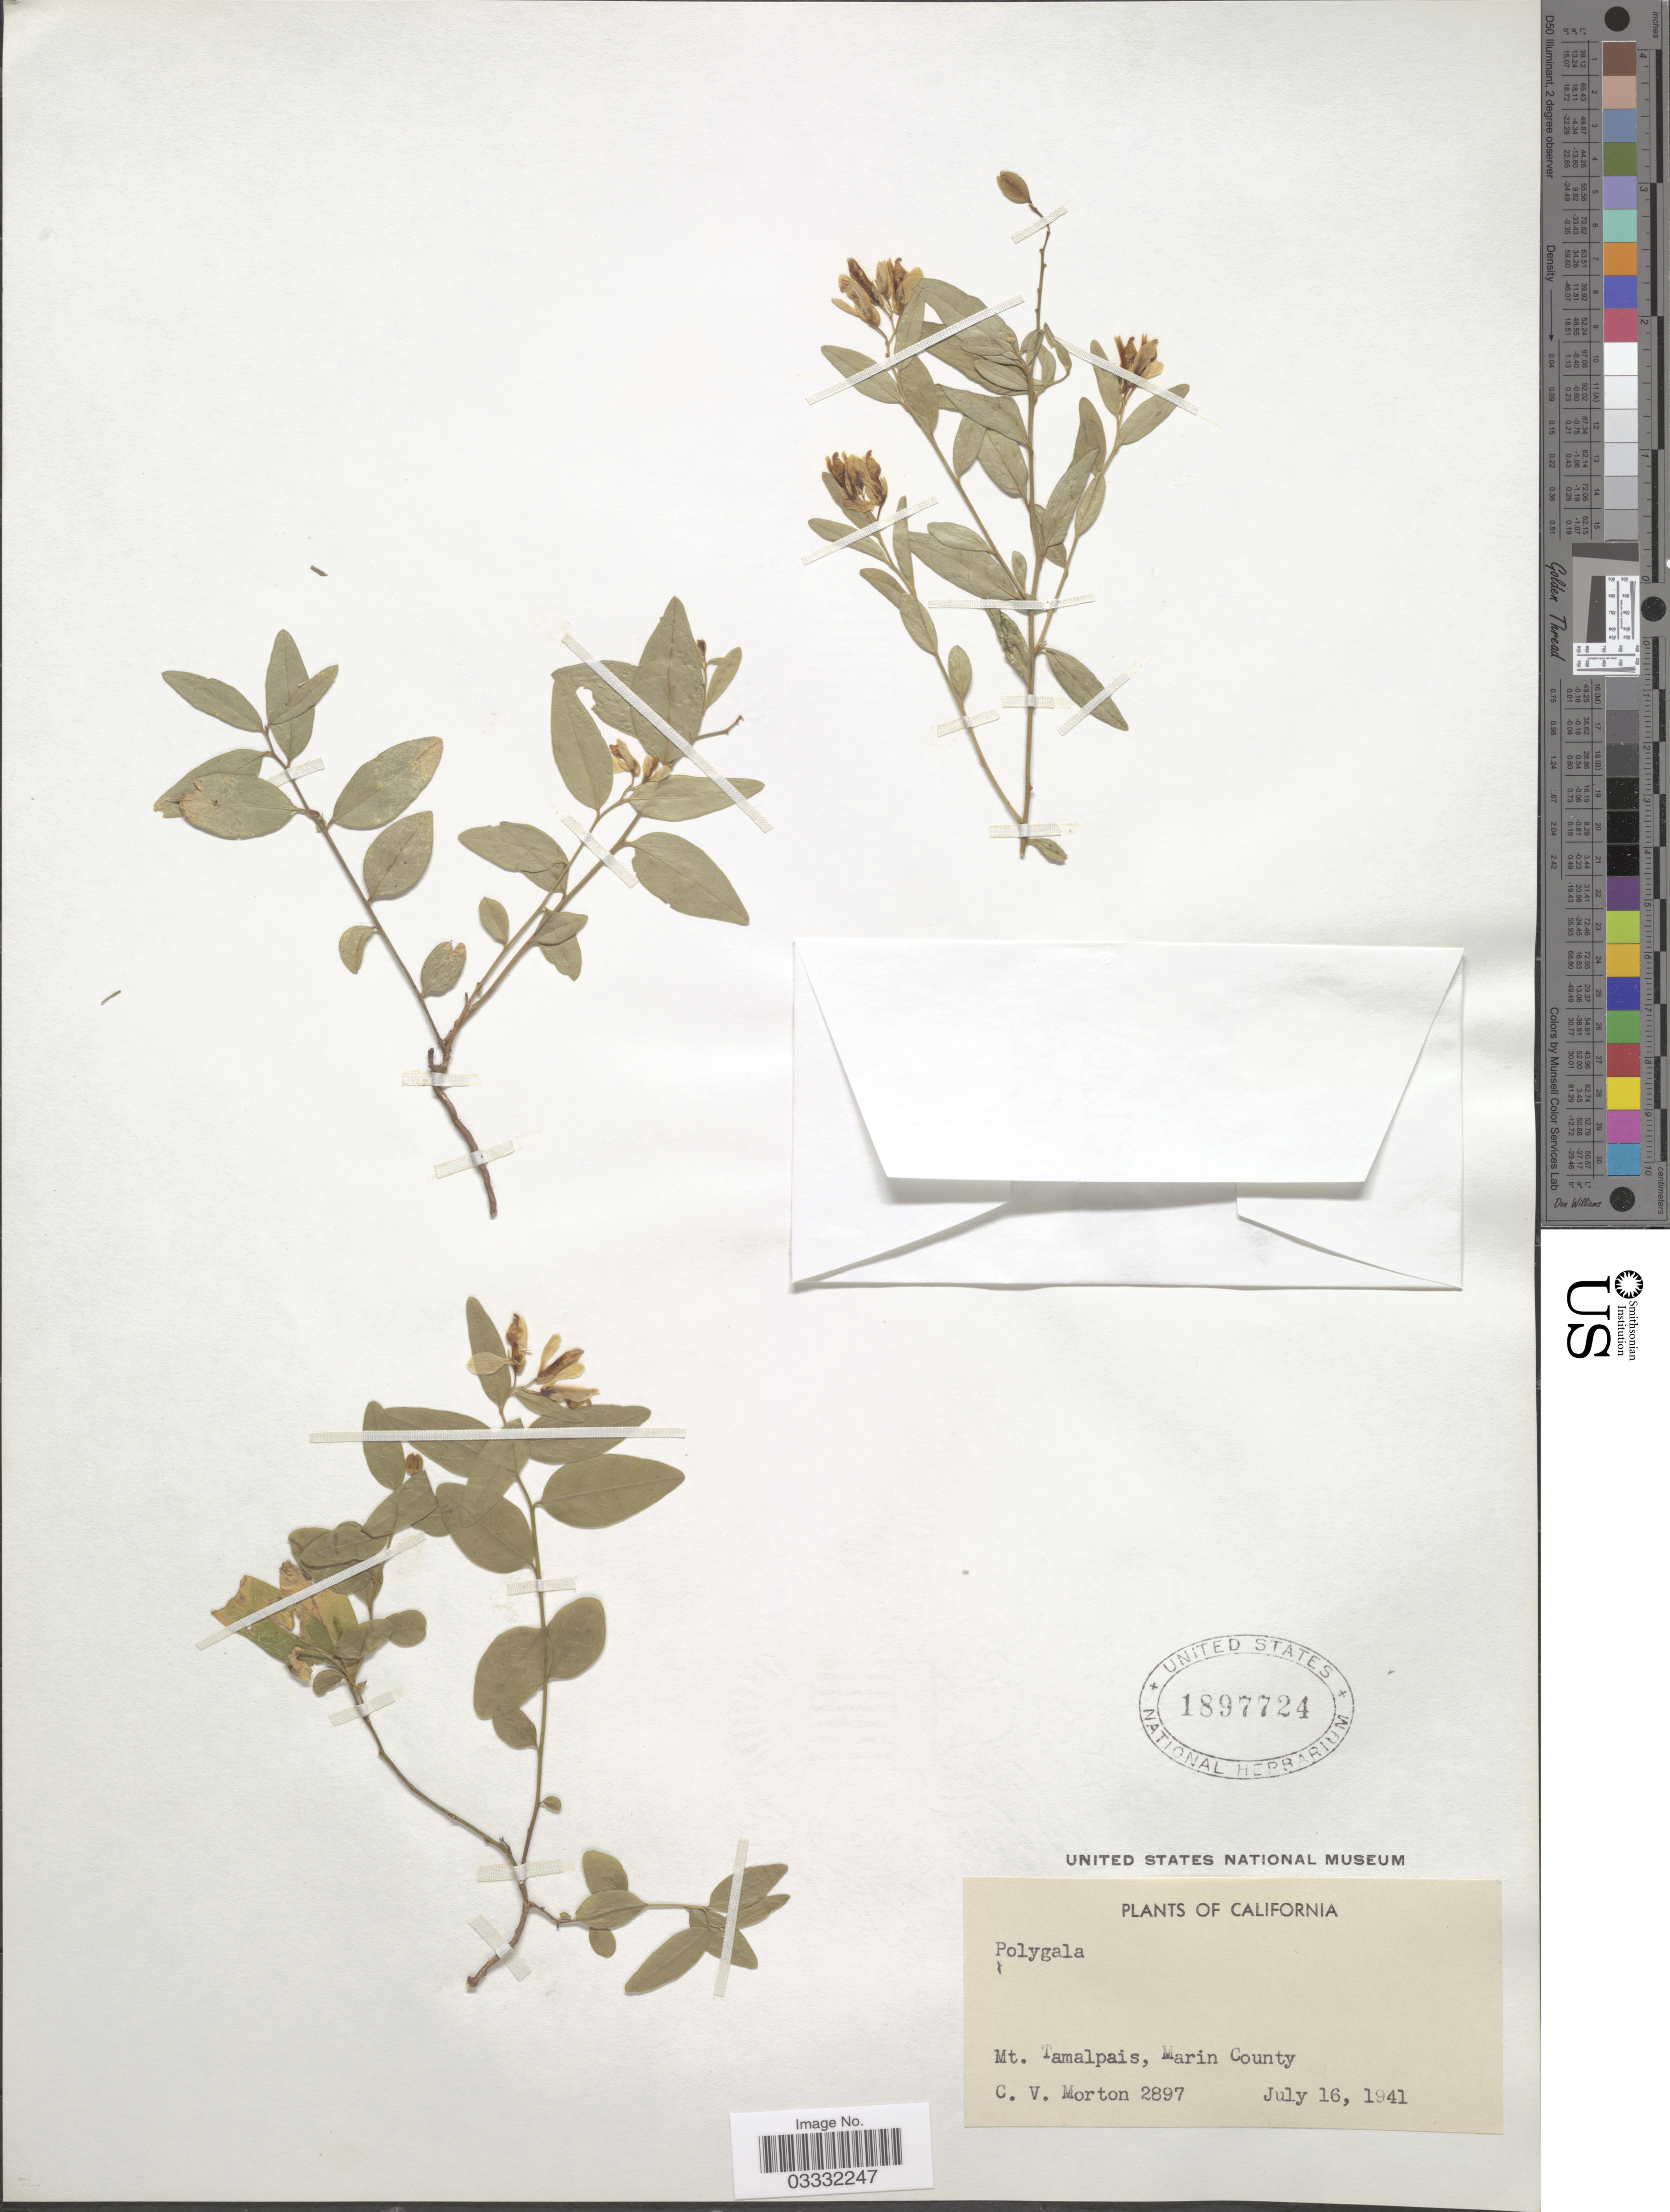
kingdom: Plantae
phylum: Tracheophyta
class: Magnoliopsida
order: Fabales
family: Polygalaceae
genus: Polygala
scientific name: Polygala sp.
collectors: C. V. Morton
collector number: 2897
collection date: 1941-07-16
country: United States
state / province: California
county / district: Marin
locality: Mt. Tamalpais, Marin County.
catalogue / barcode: US 1897724